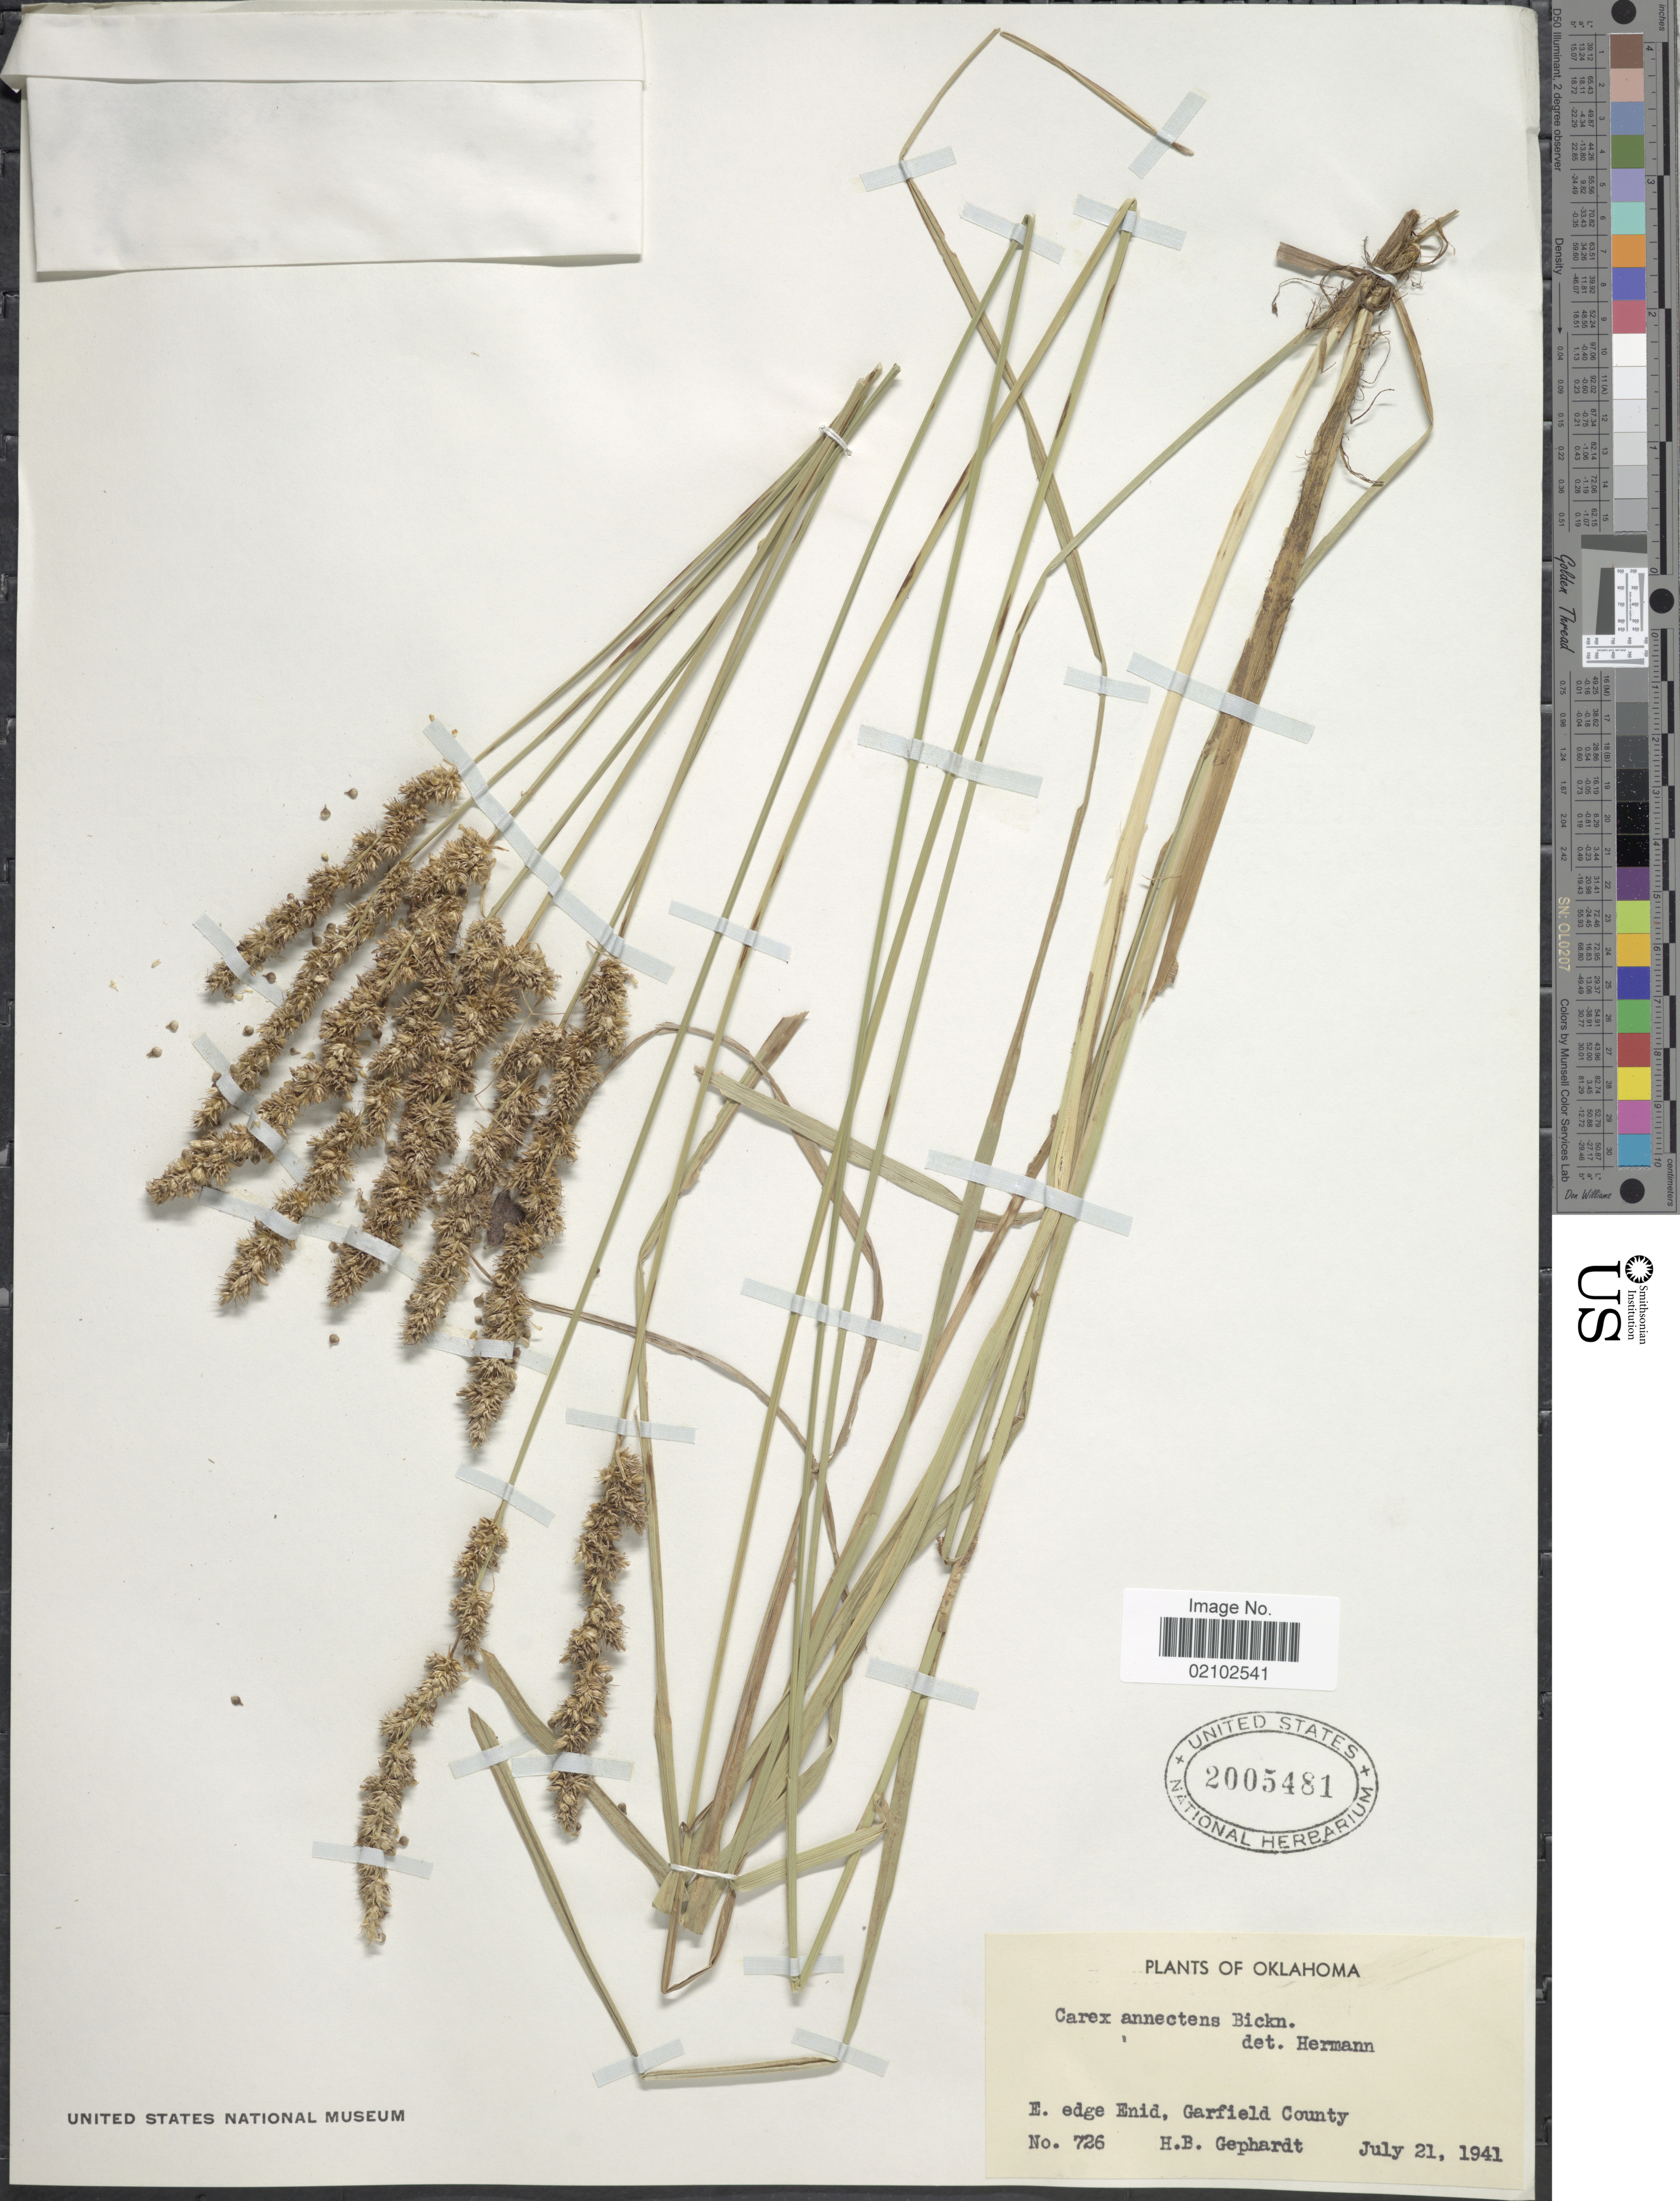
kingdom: Plantae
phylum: Tracheophyta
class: Liliopsida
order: Poales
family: Cyperaceae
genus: Carex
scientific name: Carex annectens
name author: (E.P. Bicknell) E.P. Bicknell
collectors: H. Gephardt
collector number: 726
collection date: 1941-07-21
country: United States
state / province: Oklahoma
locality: E. edge Enid, Garfield County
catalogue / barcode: US 2005481